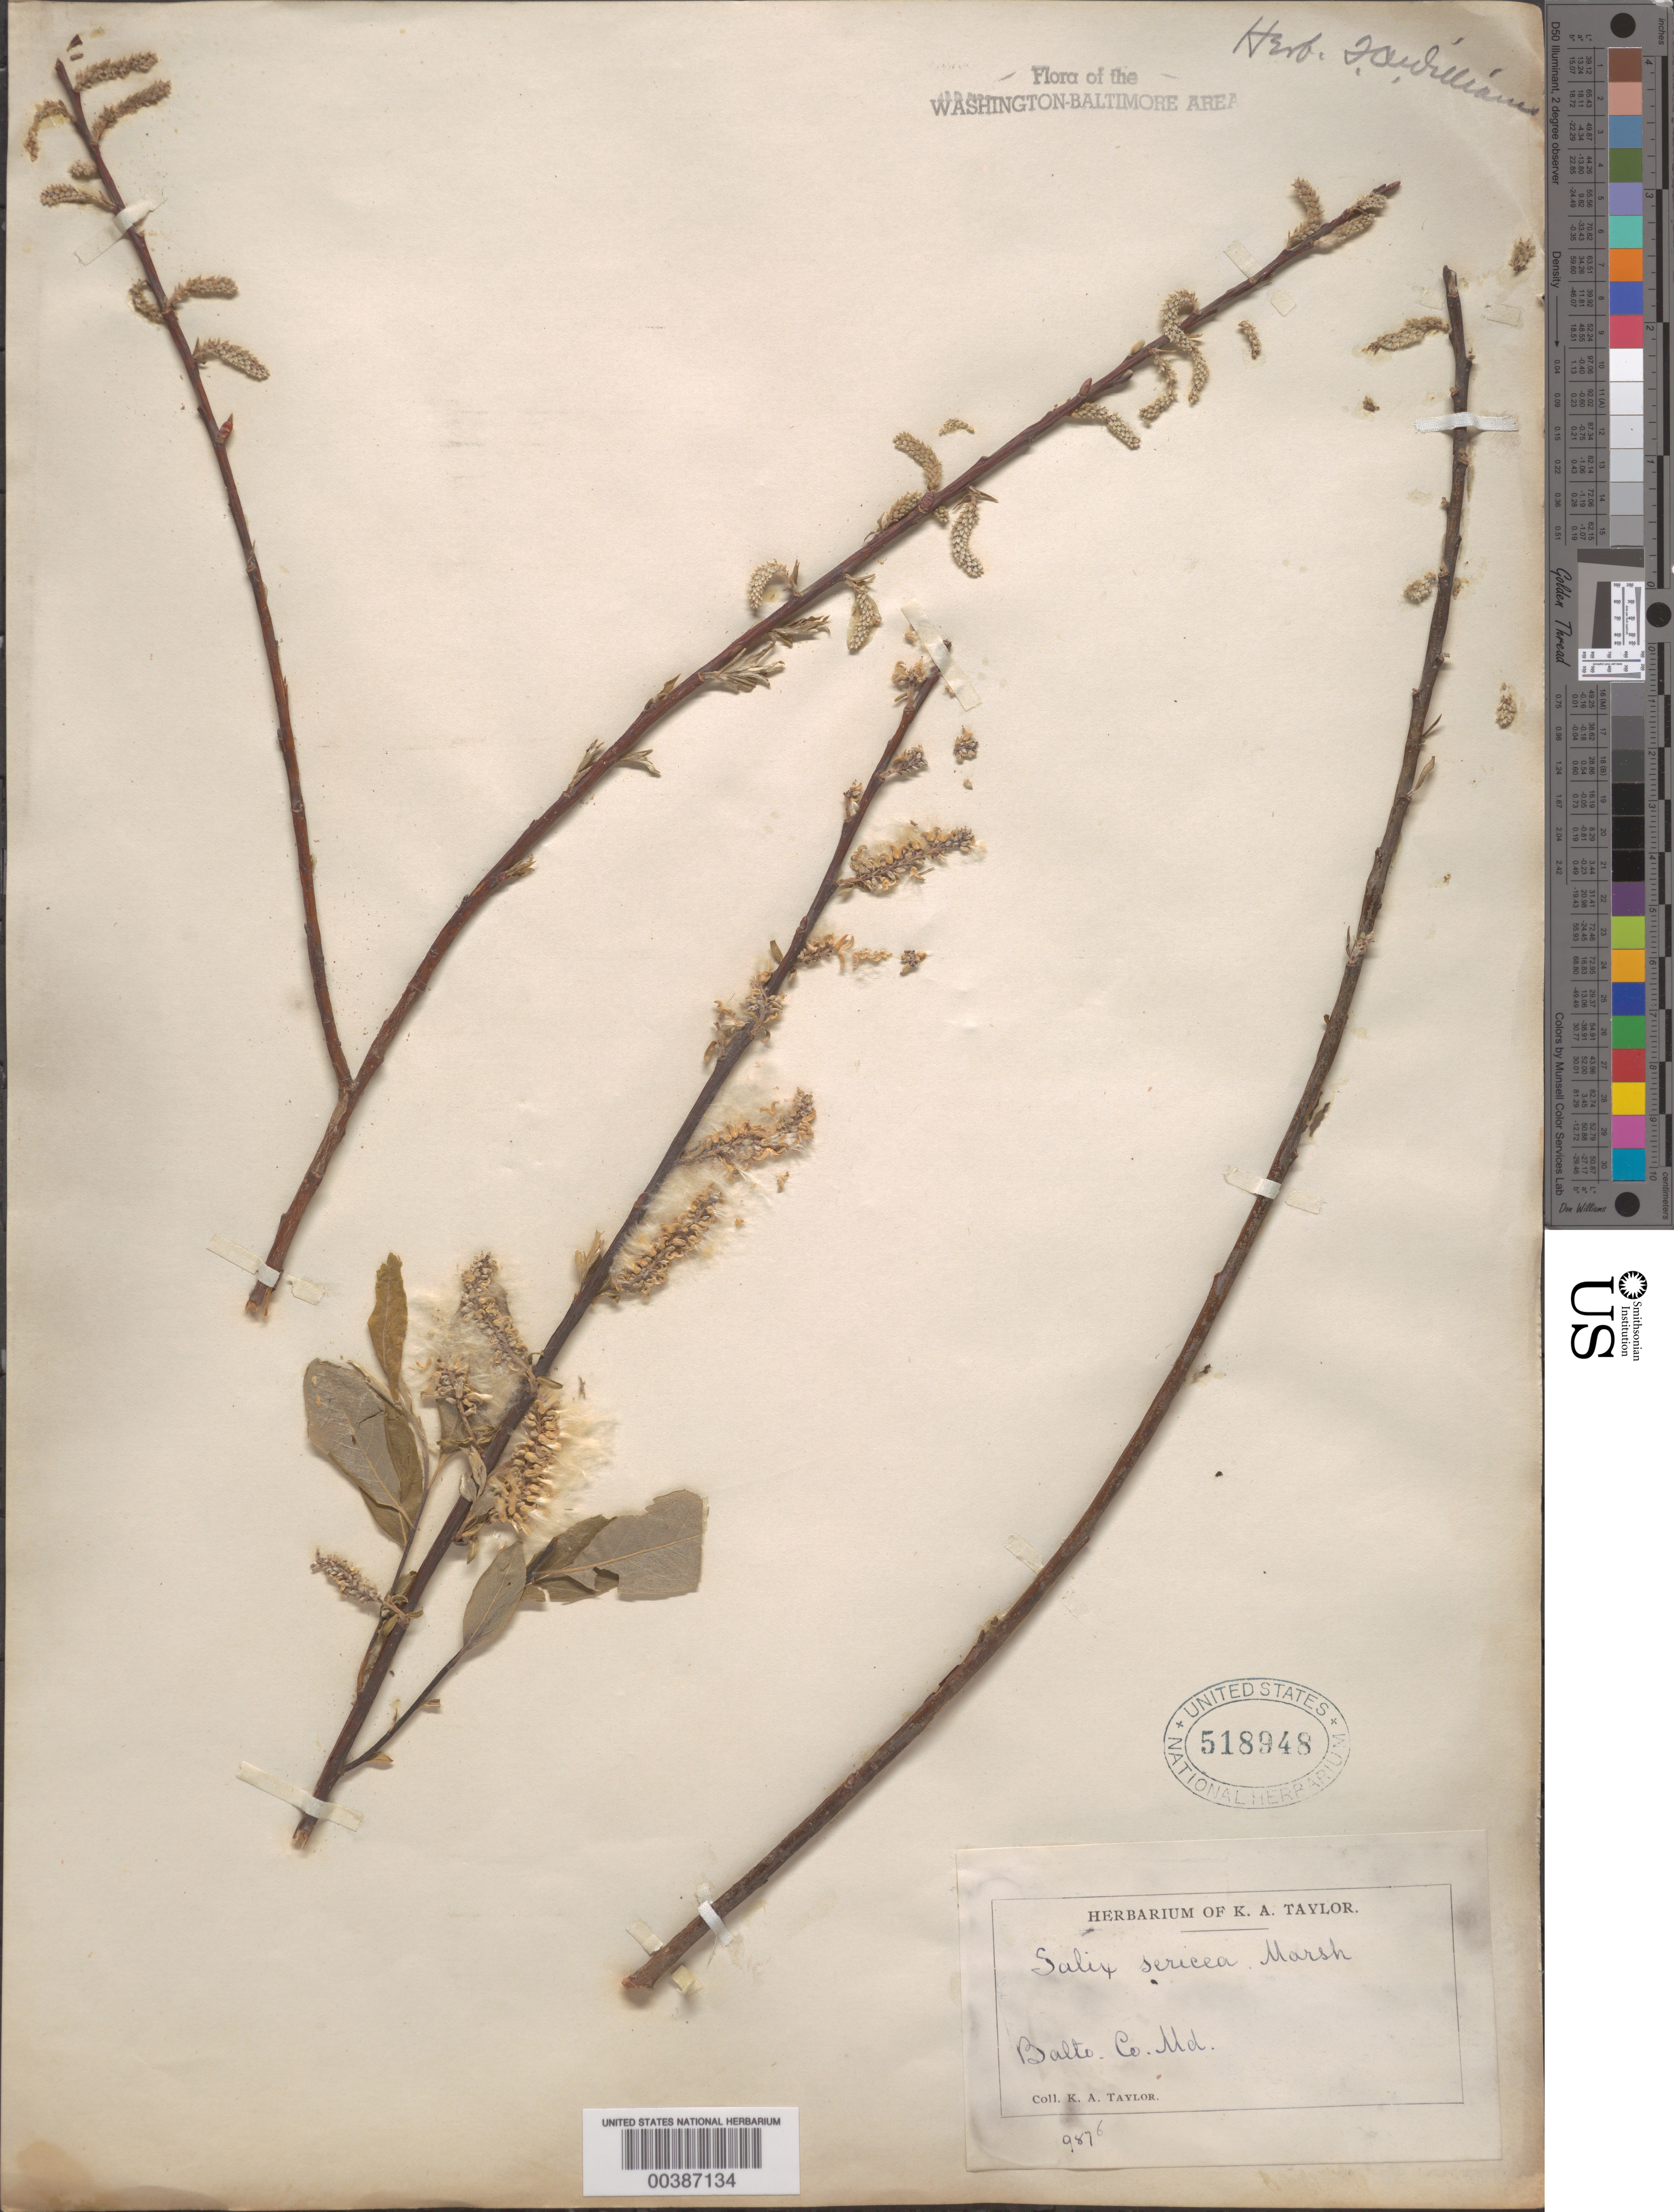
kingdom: Plantae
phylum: Tracheophyta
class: Magnoliopsida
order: Malpighiales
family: Salicaceae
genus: Salix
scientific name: Salix sericea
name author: Marshall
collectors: K. A. Taylor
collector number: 9876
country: United States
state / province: Maryland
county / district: Baltimore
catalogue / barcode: US 518948